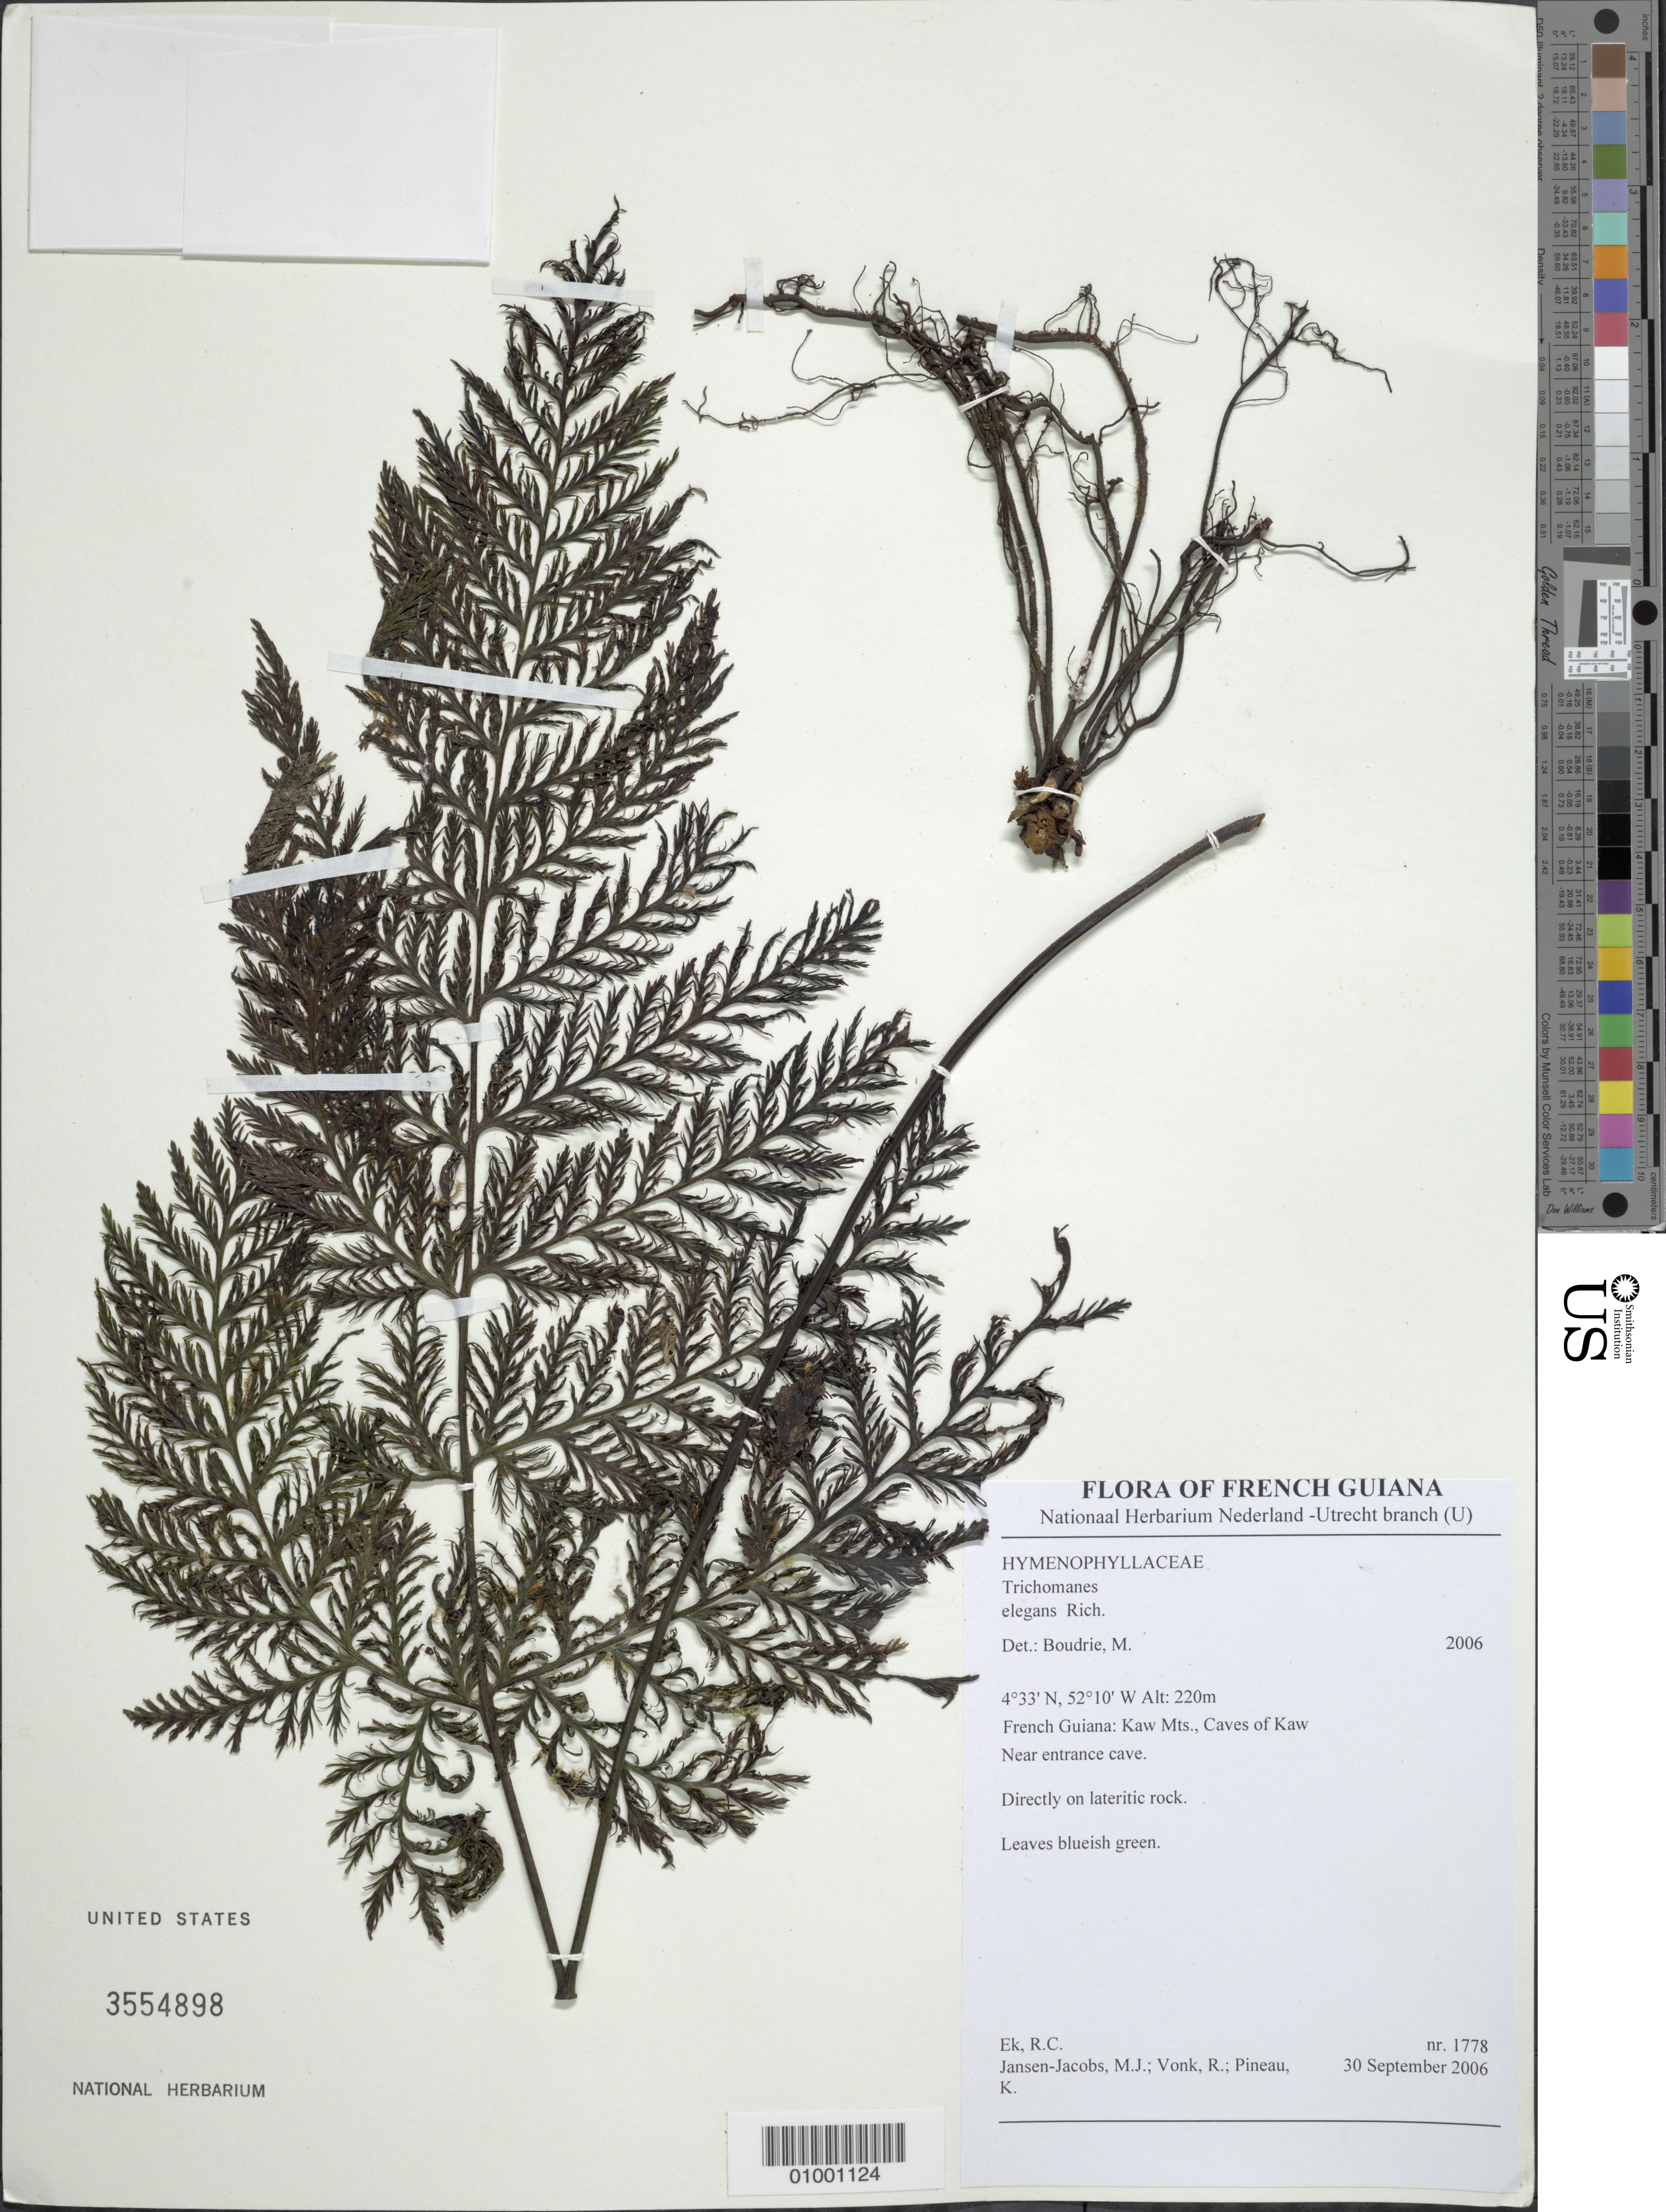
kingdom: Plantae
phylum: Tracheophyta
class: Polypodiopsida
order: Hymenophyllales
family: Hymenophyllaceae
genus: Trichomanes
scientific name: Trichomanes elegans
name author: Rich.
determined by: Boudrie, M.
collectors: R. C. Ek, M. J. Jansen-Jacobs, R. Vonk & K. Pineau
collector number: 1778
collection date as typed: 30-Sep-06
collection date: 2006-09-30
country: French Guiana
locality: Kaw Mts., Caves of Kaw, near entrance cave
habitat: Directly on lateritic rock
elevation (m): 220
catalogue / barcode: US 3554898